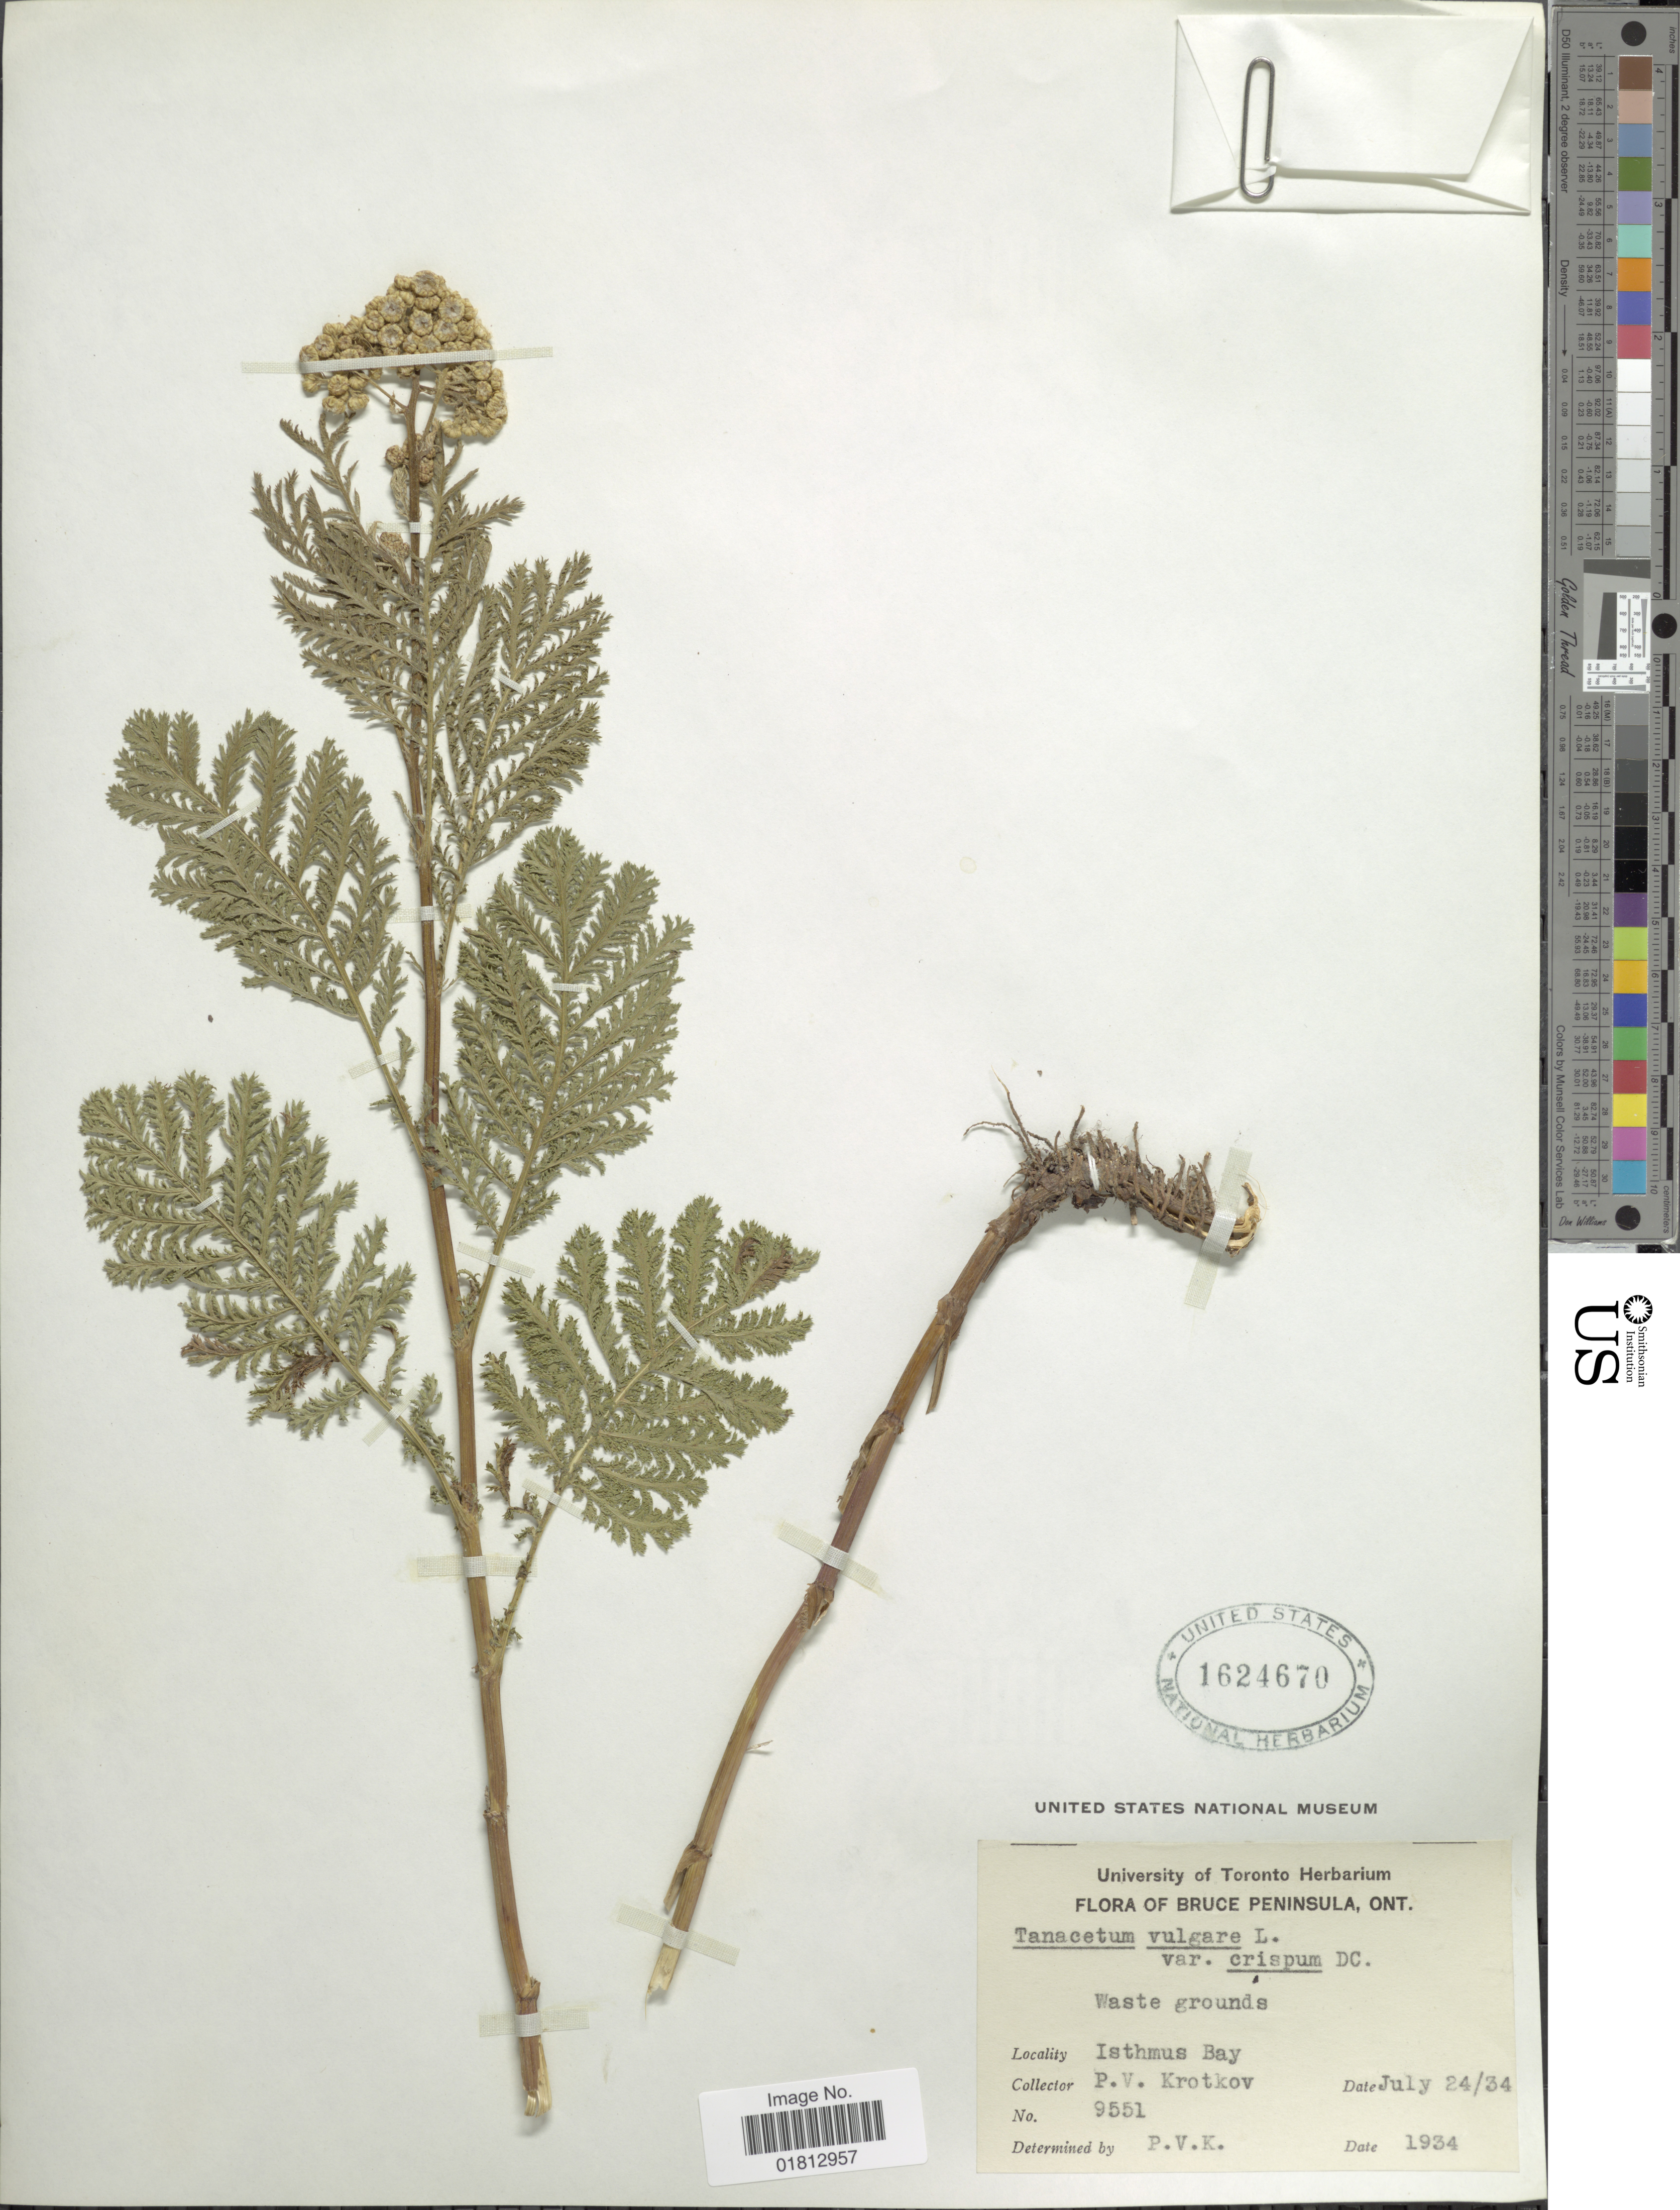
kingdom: Plantae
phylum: Tracheophyta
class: Magnoliopsida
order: Asterales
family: Asteraceae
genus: Tanacetum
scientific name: Tanacetum vulgare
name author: L.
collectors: P. V. Krotkov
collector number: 9551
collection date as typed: Transcribed d/m/y: 24/7/34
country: Canada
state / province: Ontario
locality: Bruce Peninsula, Ont., Isthmus Bay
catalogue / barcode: US 1624670